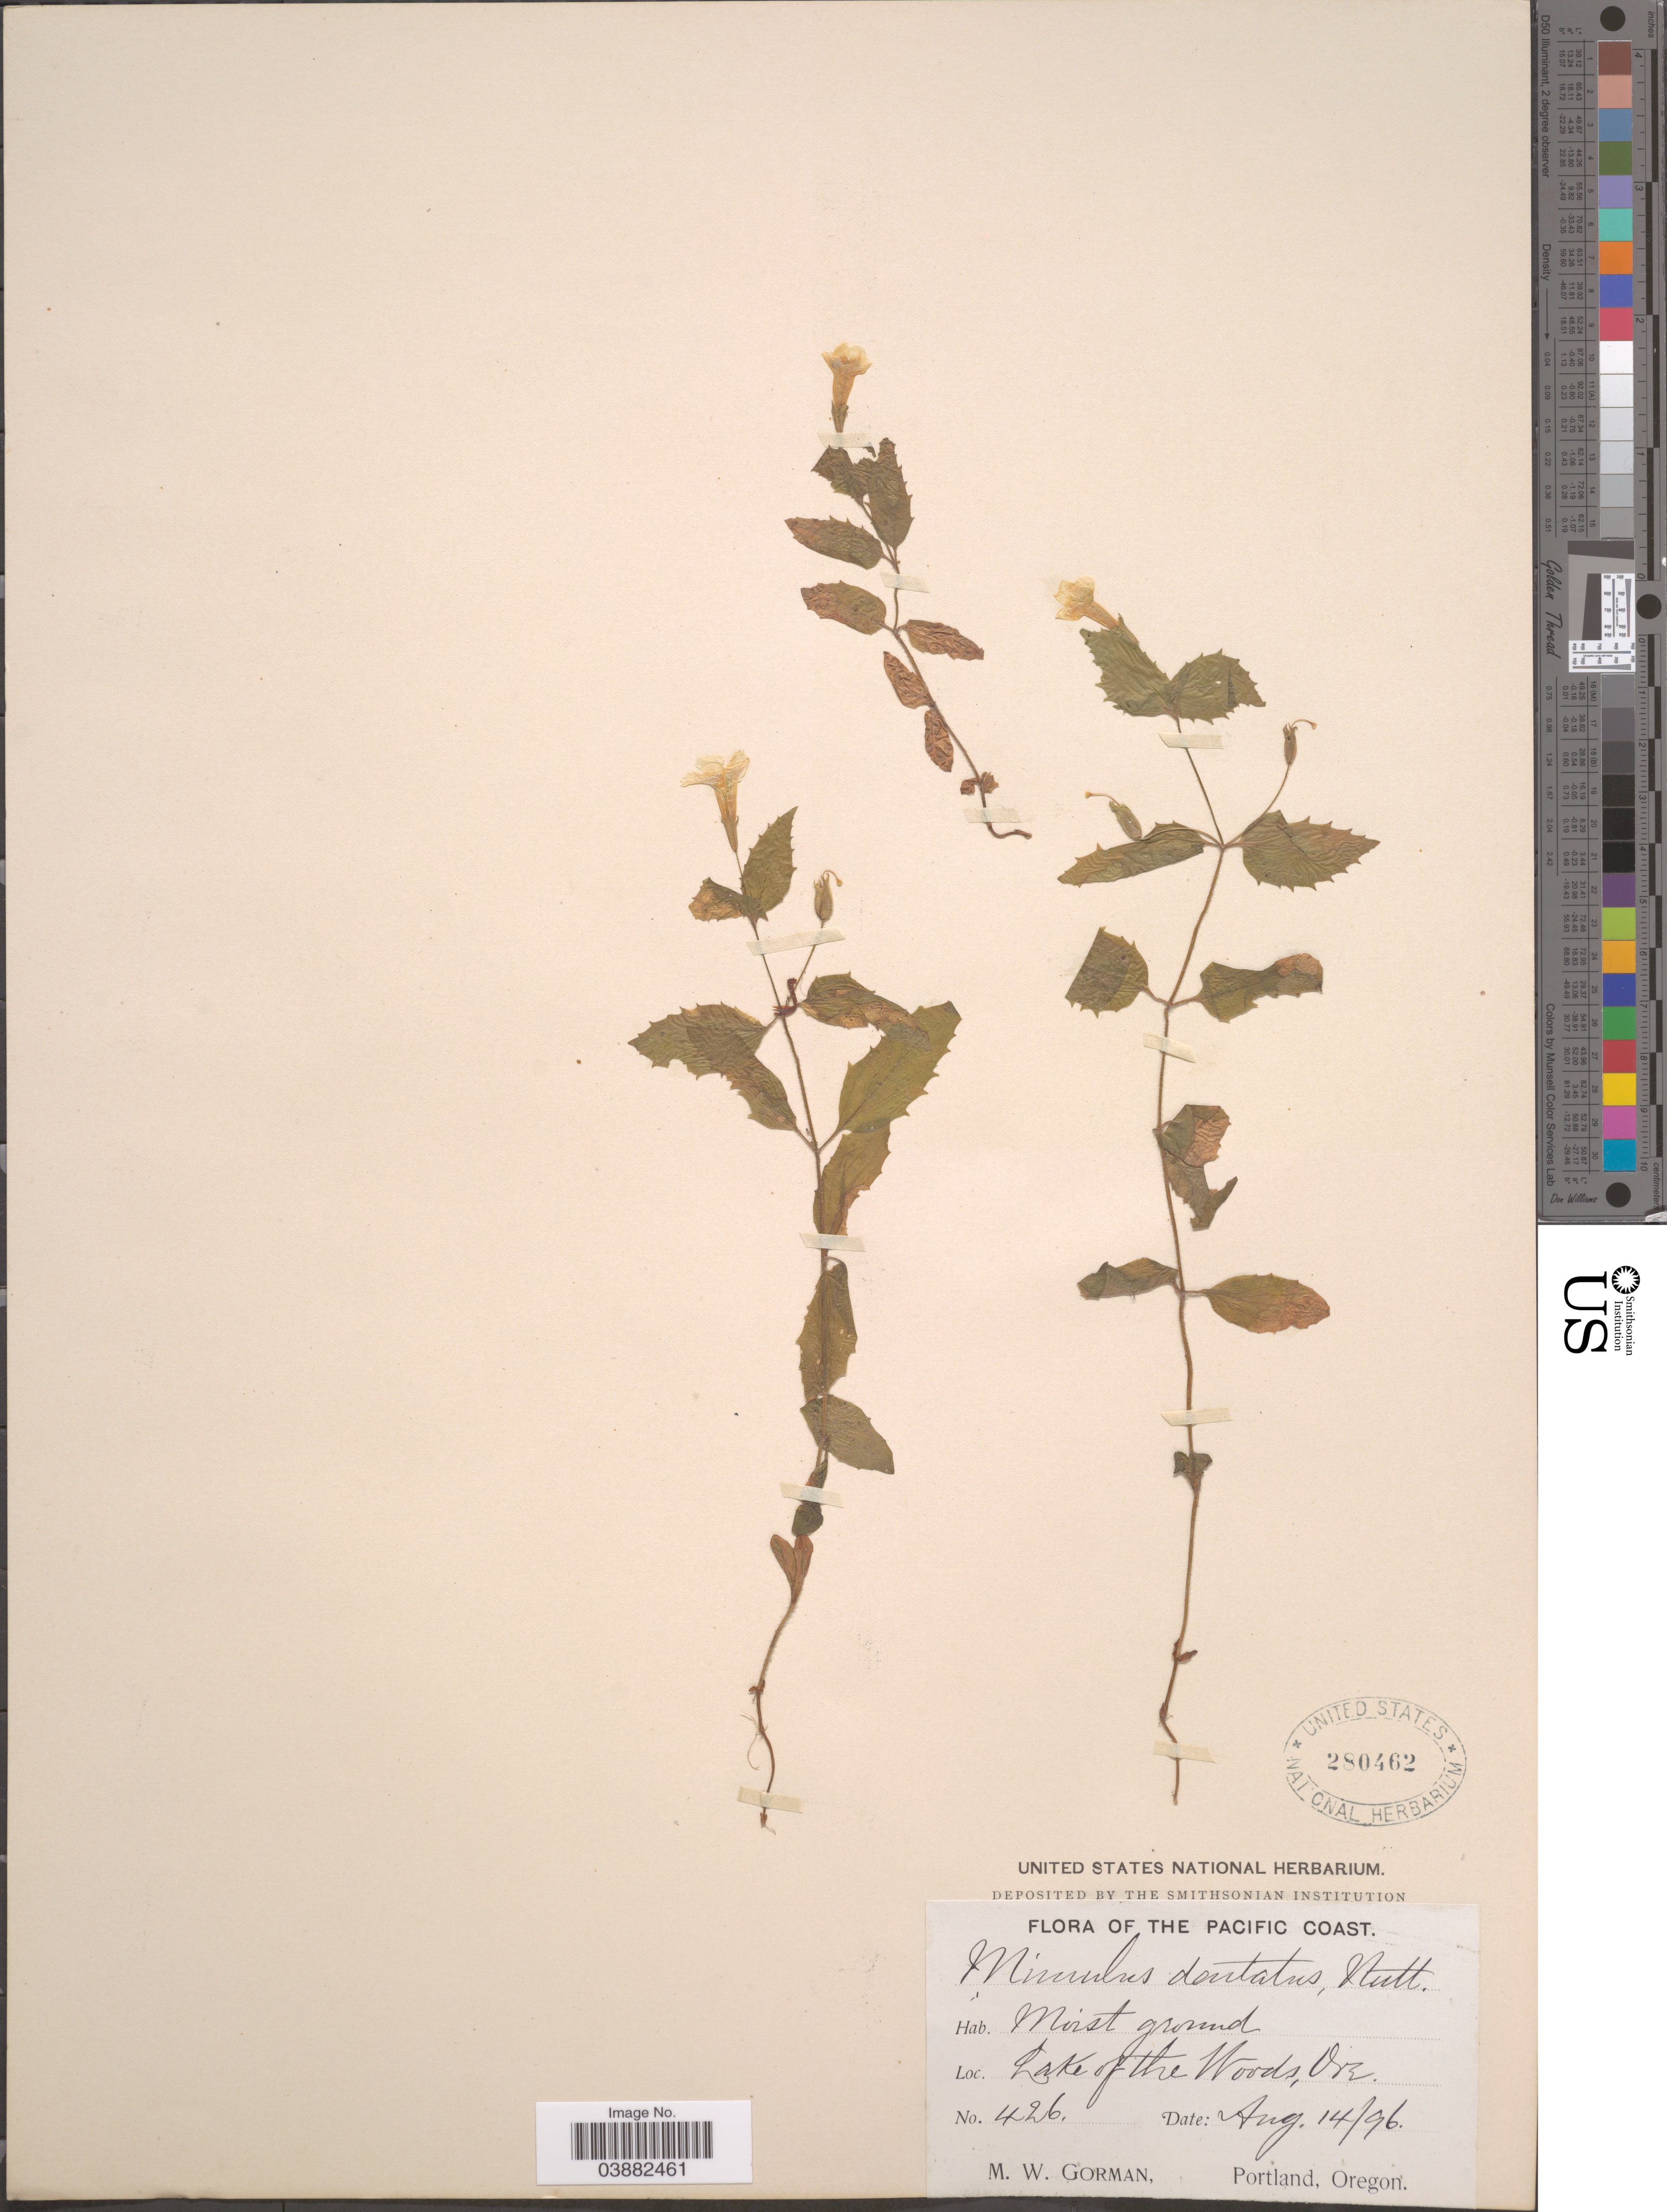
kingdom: Plantae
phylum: Tracheophyta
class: Magnoliopsida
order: Lamiales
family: Phrymaceae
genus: Mimulus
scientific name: Mimulus moniliformis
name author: Greene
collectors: M. W. Gorman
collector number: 426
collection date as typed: Transcribed d/m/y: 14/8/96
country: United States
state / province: Oregon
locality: The Pacific Coast. Lake of the Woods.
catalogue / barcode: US 280462